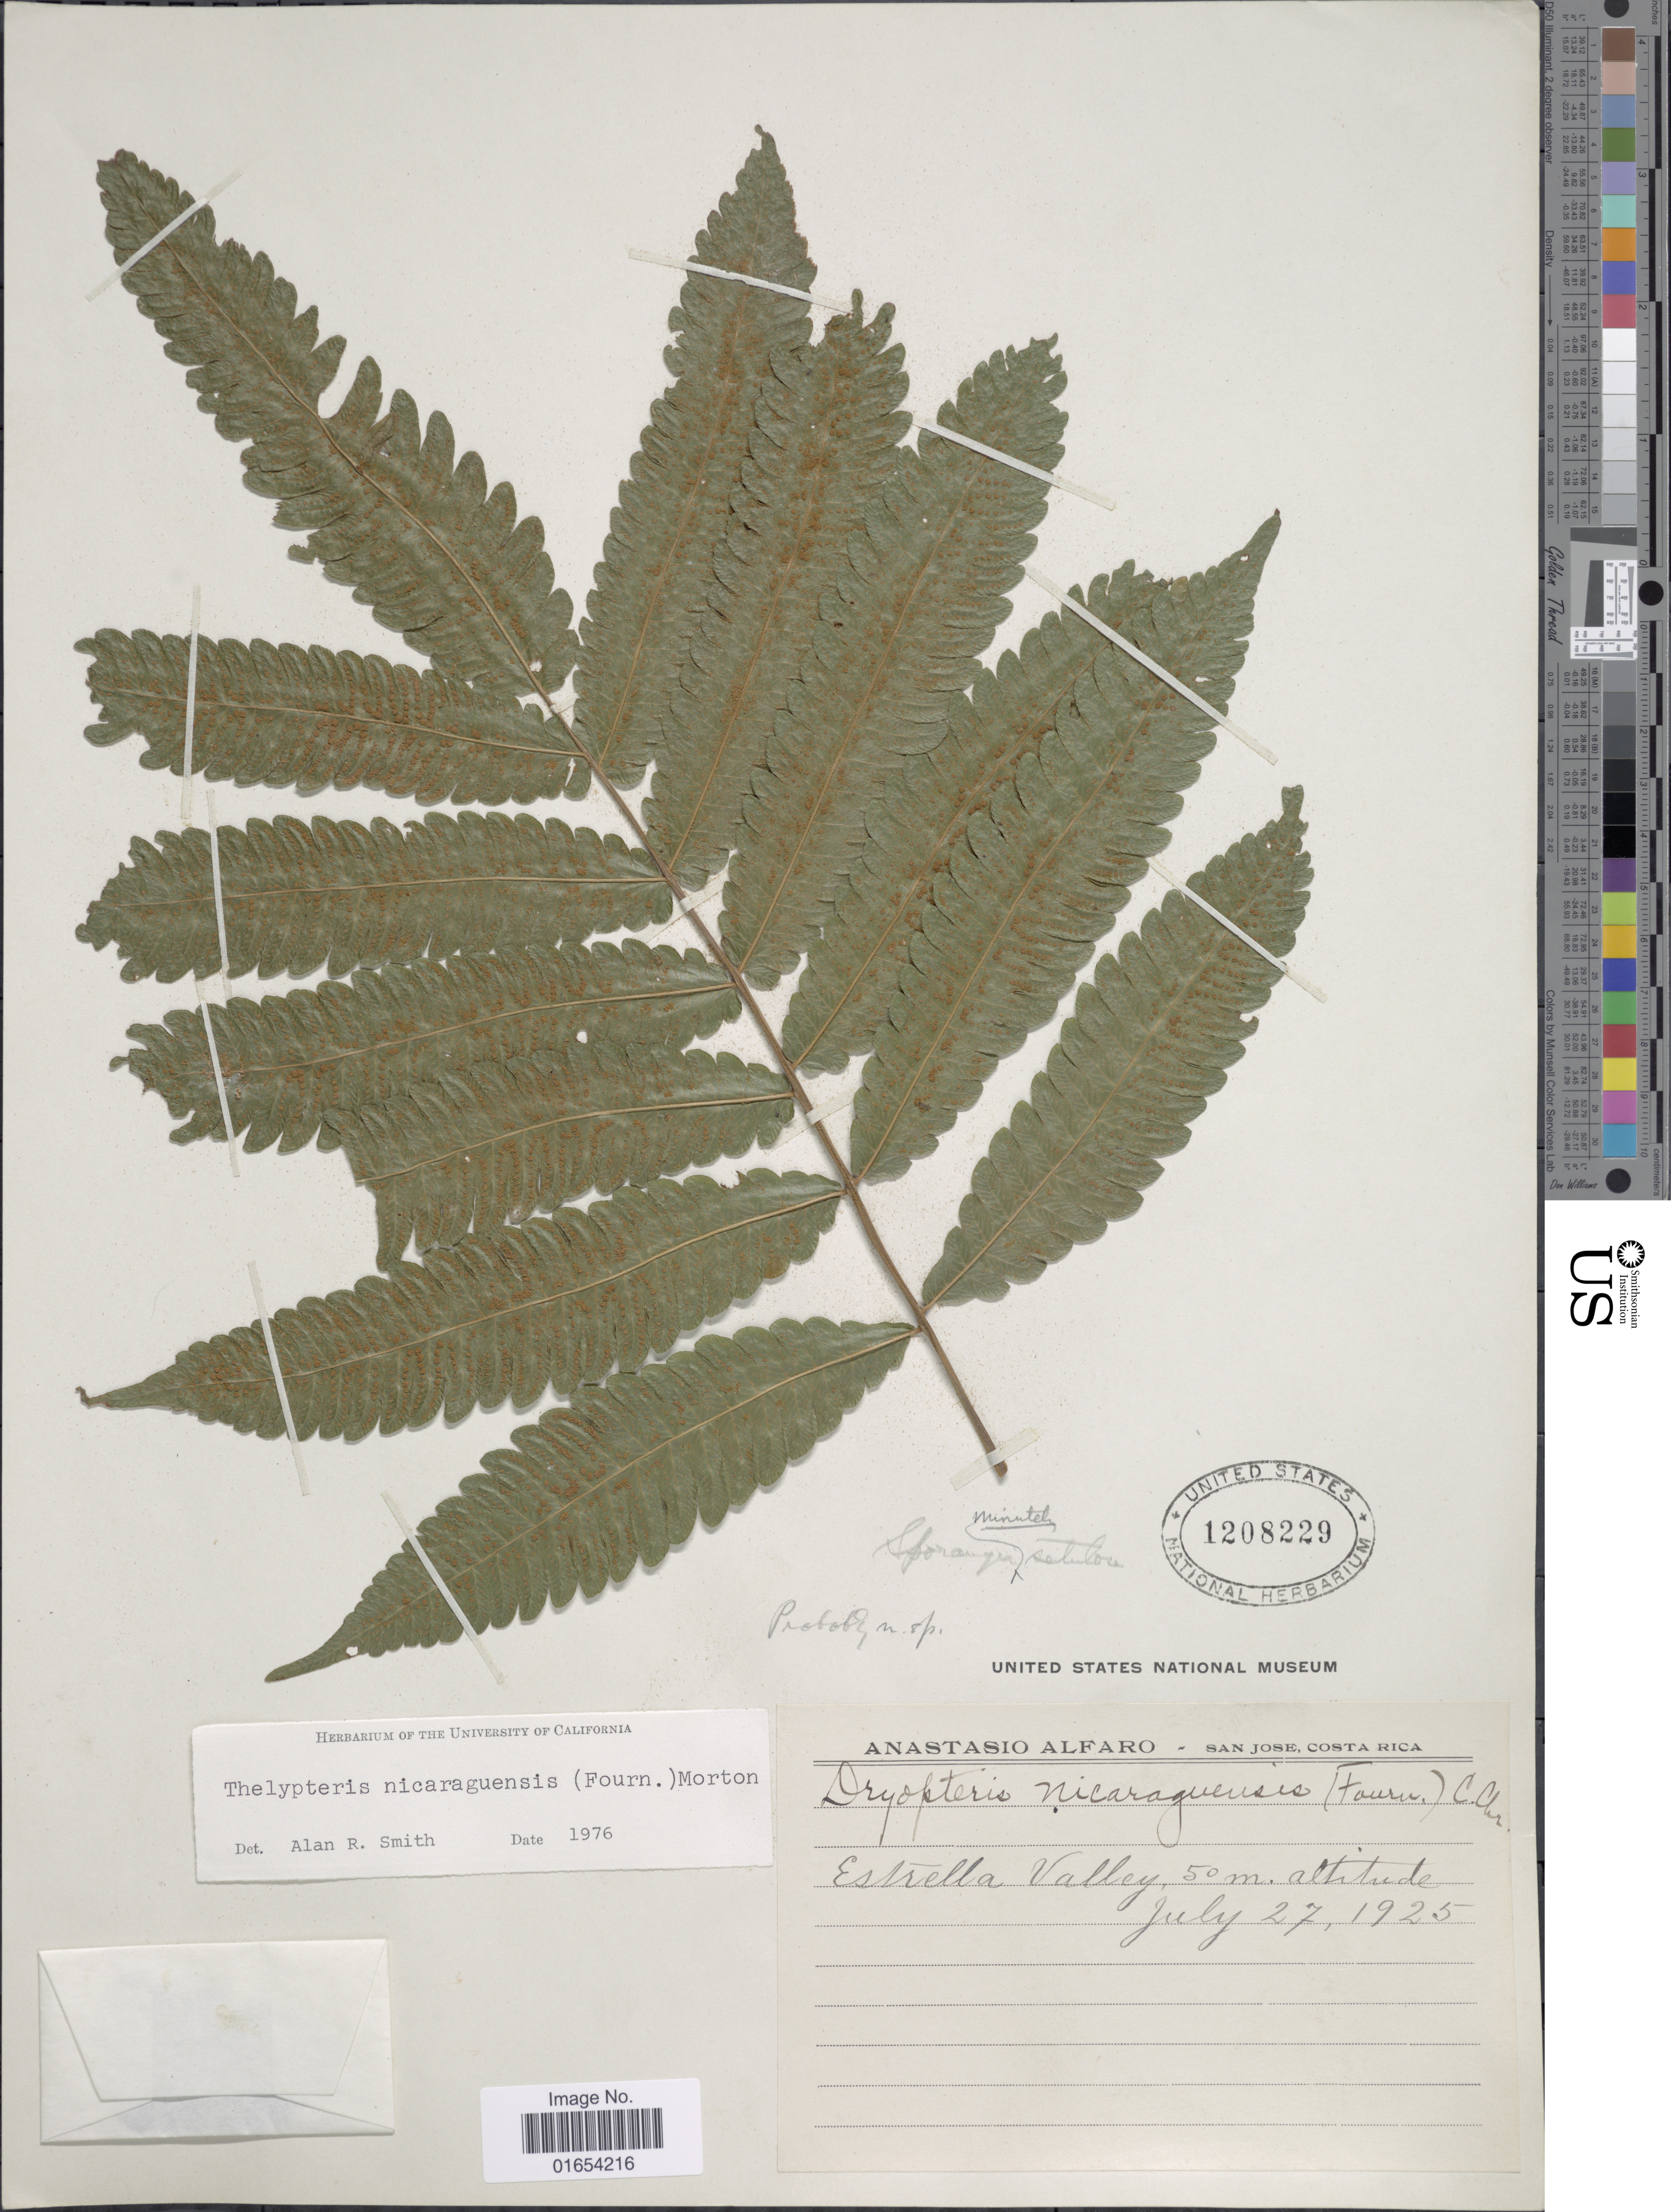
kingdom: Plantae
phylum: Tracheophyta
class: Polypodiopsida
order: Polypodiales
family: Thelypteridaceae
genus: Goniopteris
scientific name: Goniopteris nicaraguensis (C. Chr.) comb. nov., ined 2015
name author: (C. Chr.)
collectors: A. Alfaro Gonzalez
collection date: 1925-07-27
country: Costa Rica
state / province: San José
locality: Estrella valley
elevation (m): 50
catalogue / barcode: US 1208229